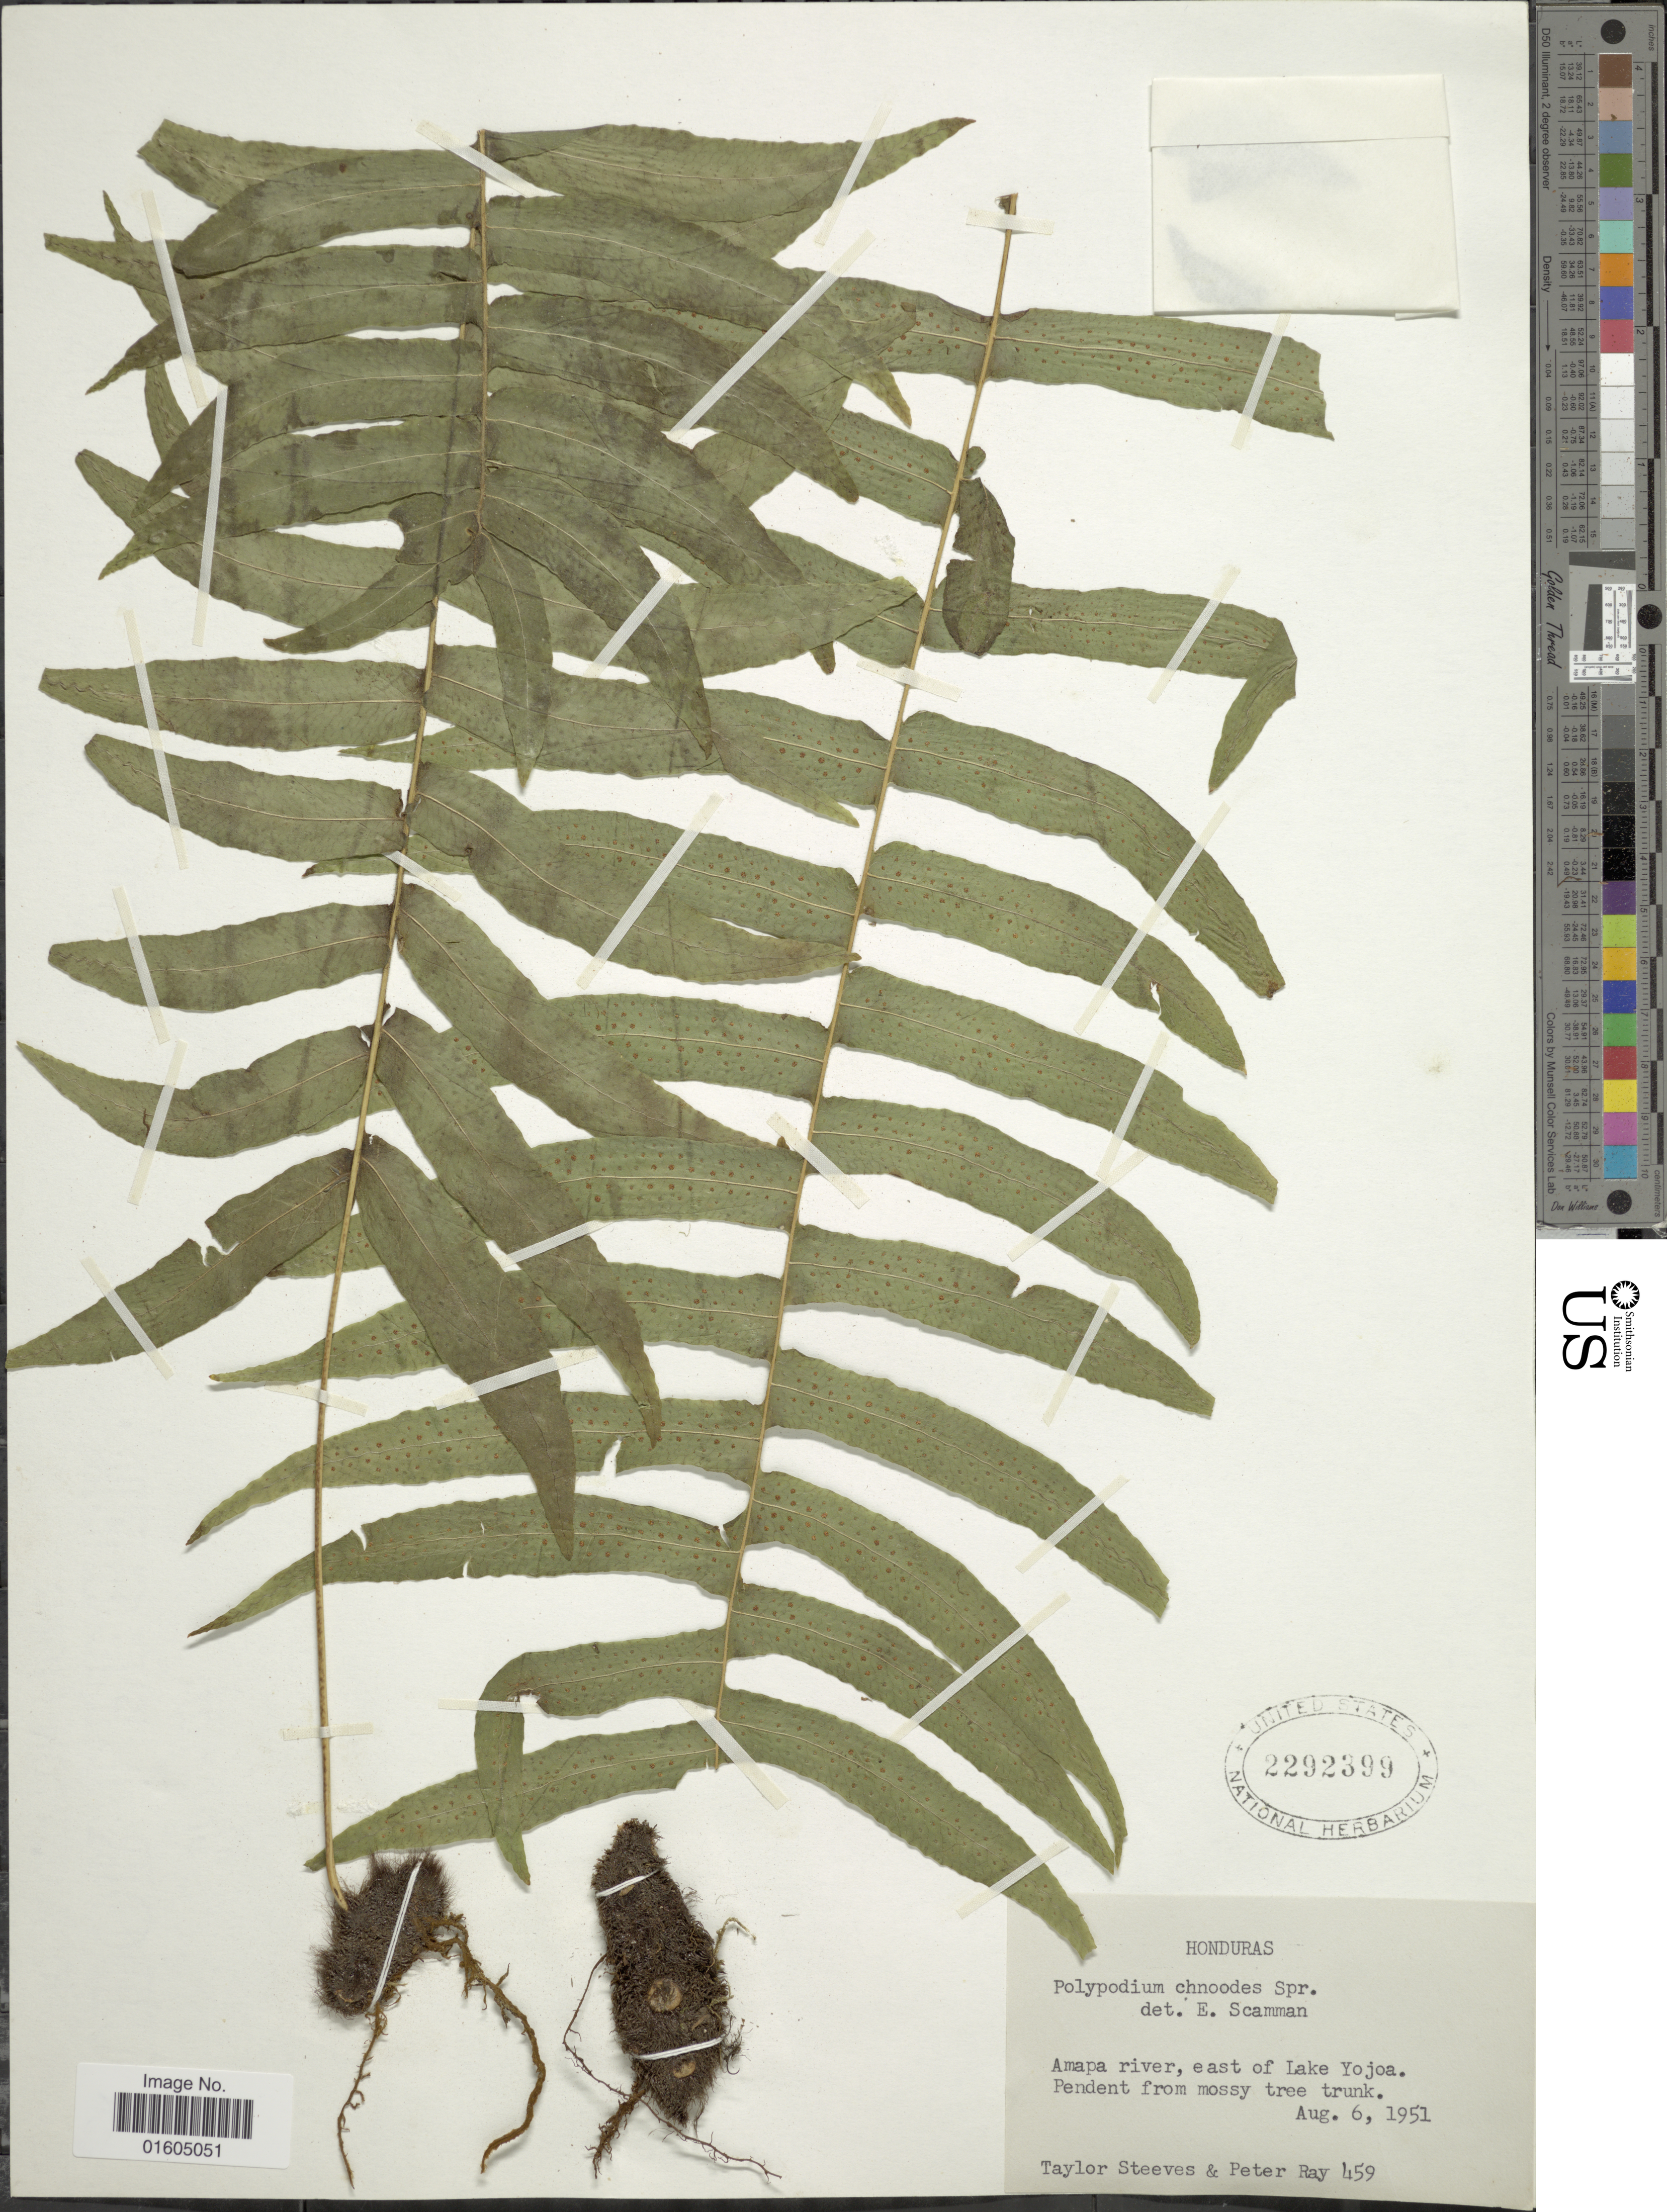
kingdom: Plantae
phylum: Tracheophyta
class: Polypodiopsida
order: Polypodiales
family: Polypodiaceae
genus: Serpocaulon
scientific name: Serpocaulon dissimile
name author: (L.) A.R. Sm.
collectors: S. Taylor & R. Peter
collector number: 459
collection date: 1951-08-06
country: Honduras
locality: Honduras. Amapa river, east of Lake Yojoa. Pendent from mossy tree trunk.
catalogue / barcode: US 2292399